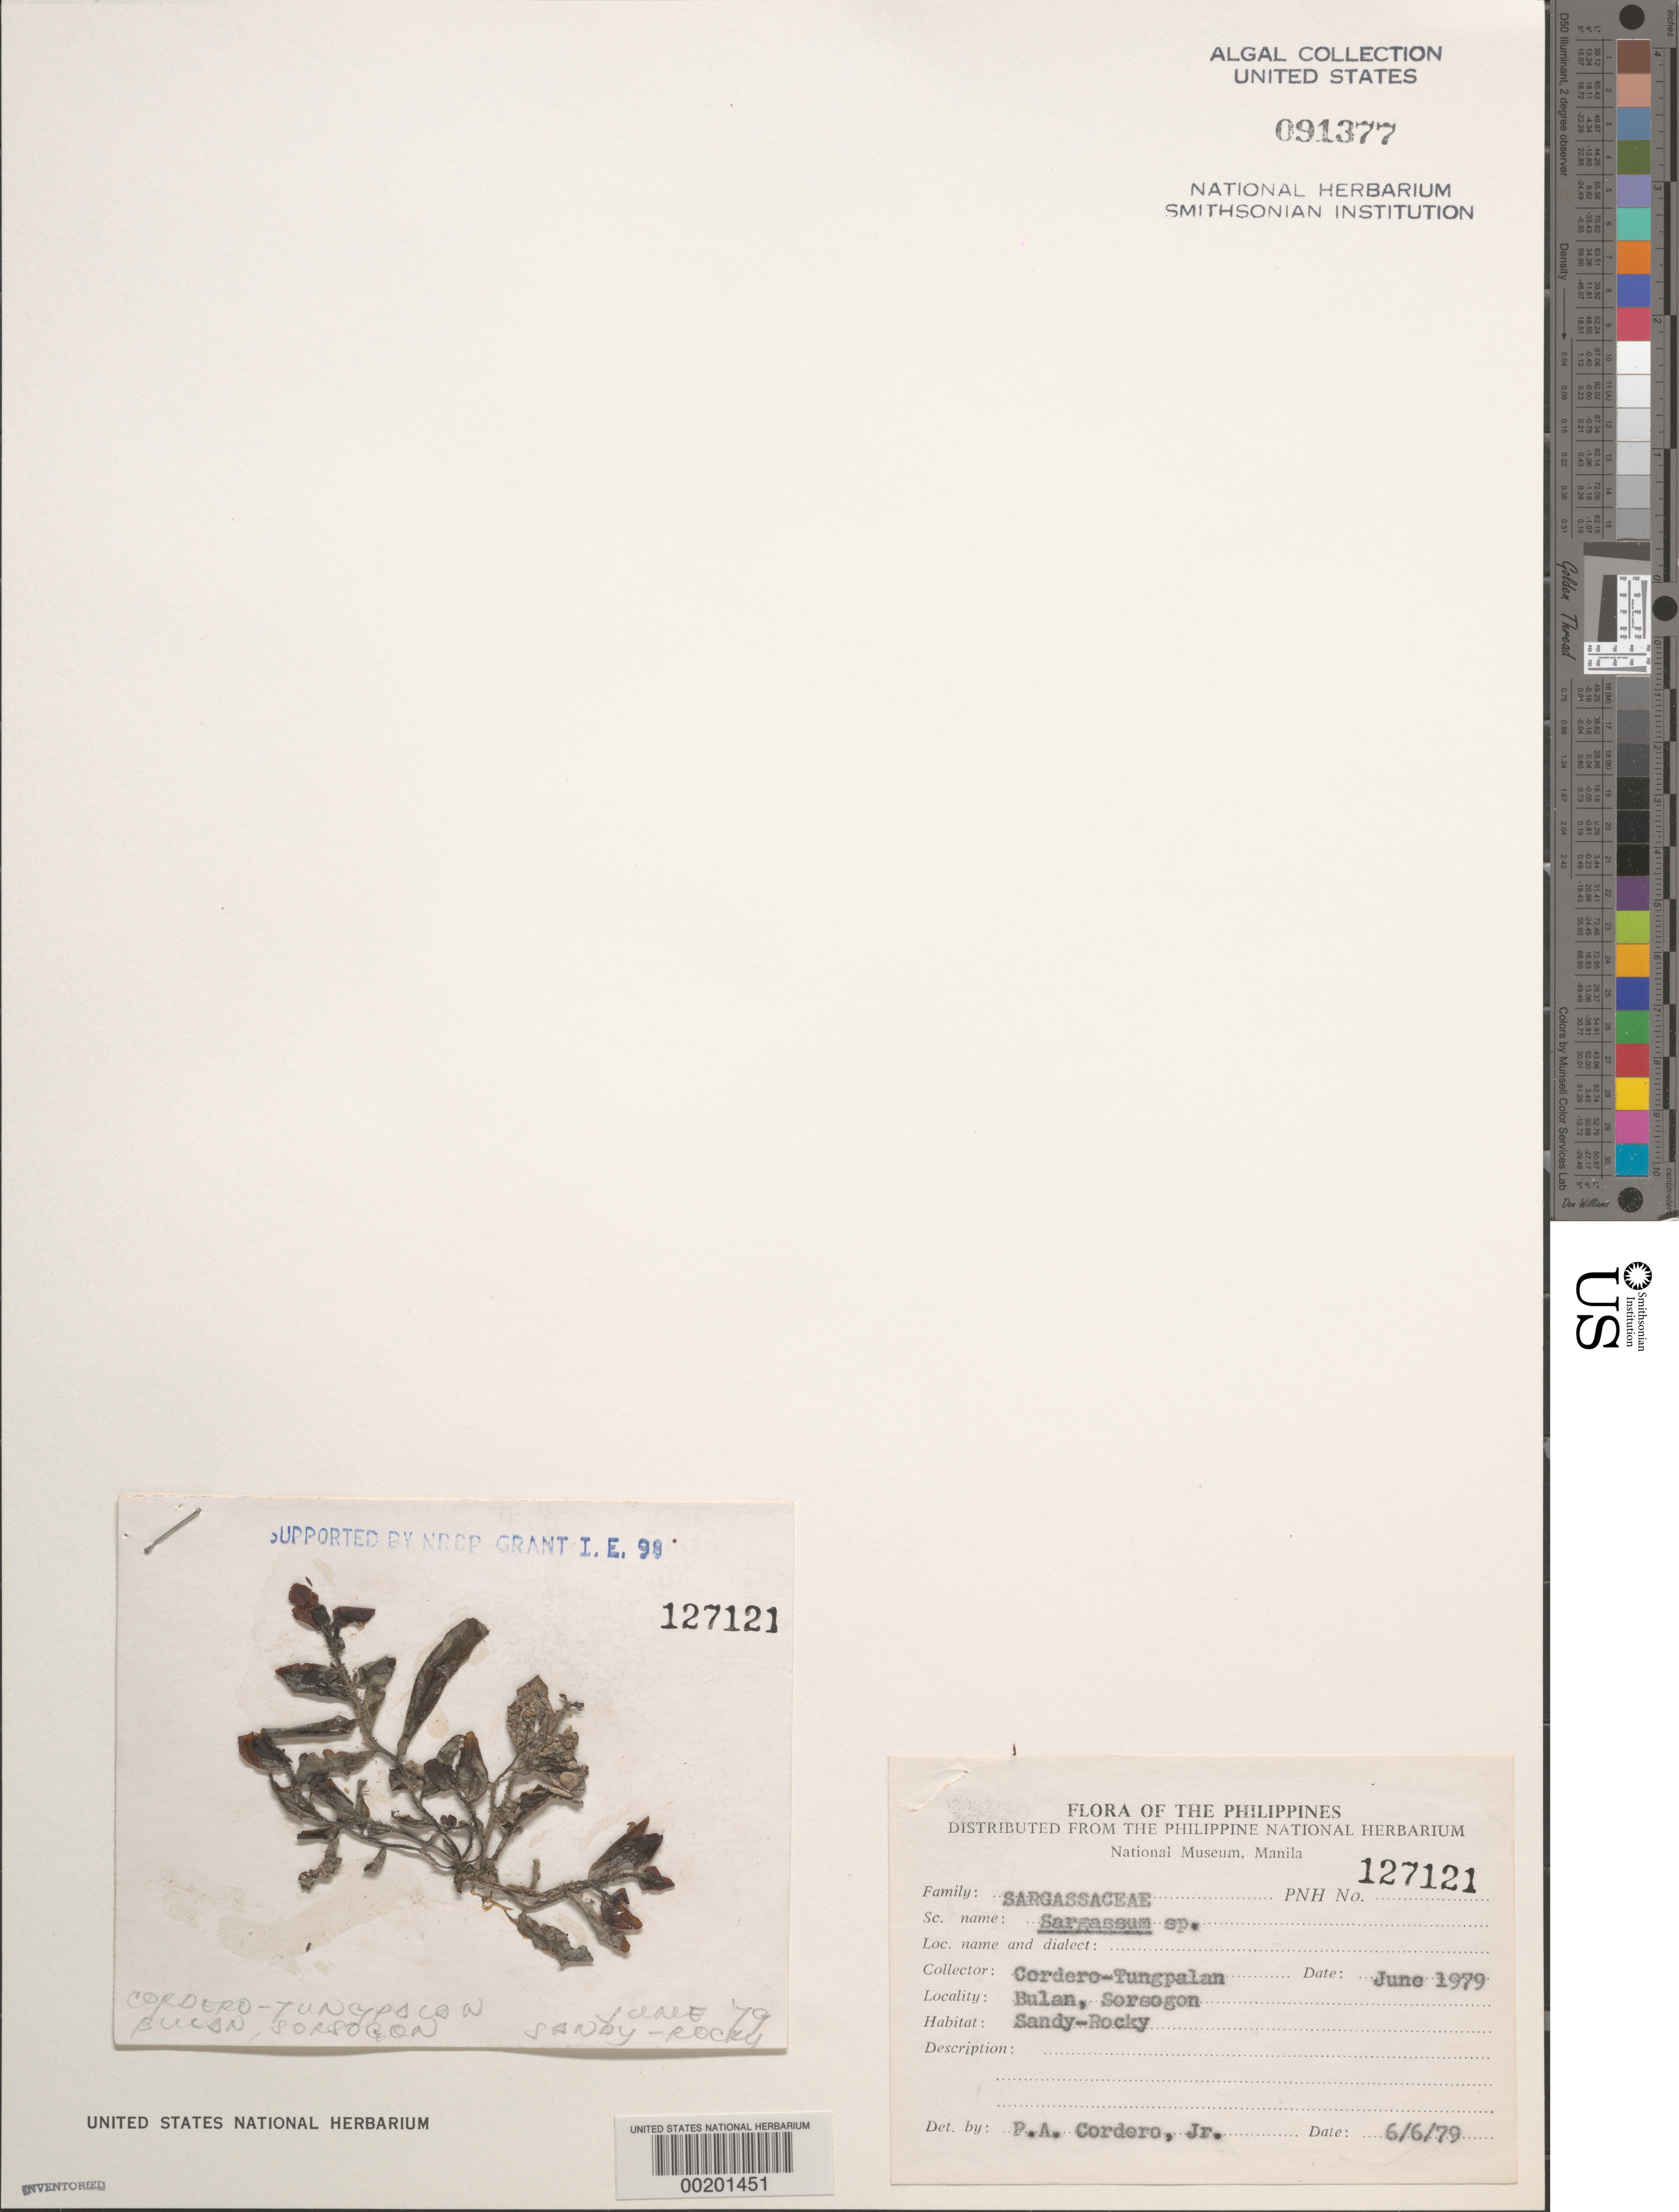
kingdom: Chromista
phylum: Ochrophyta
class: Phaeophyceae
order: Fucales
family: Sargassaceae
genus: Sargassum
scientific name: Sargassum sp.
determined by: Cordero, P. A., Jr.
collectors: P. A. Cordero & A. Tungpalan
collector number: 127121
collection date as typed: Jun 1979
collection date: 1979-06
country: Philippines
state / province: Bicol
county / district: Sorsogon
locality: Bulan, Sorsogon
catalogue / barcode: US 91377